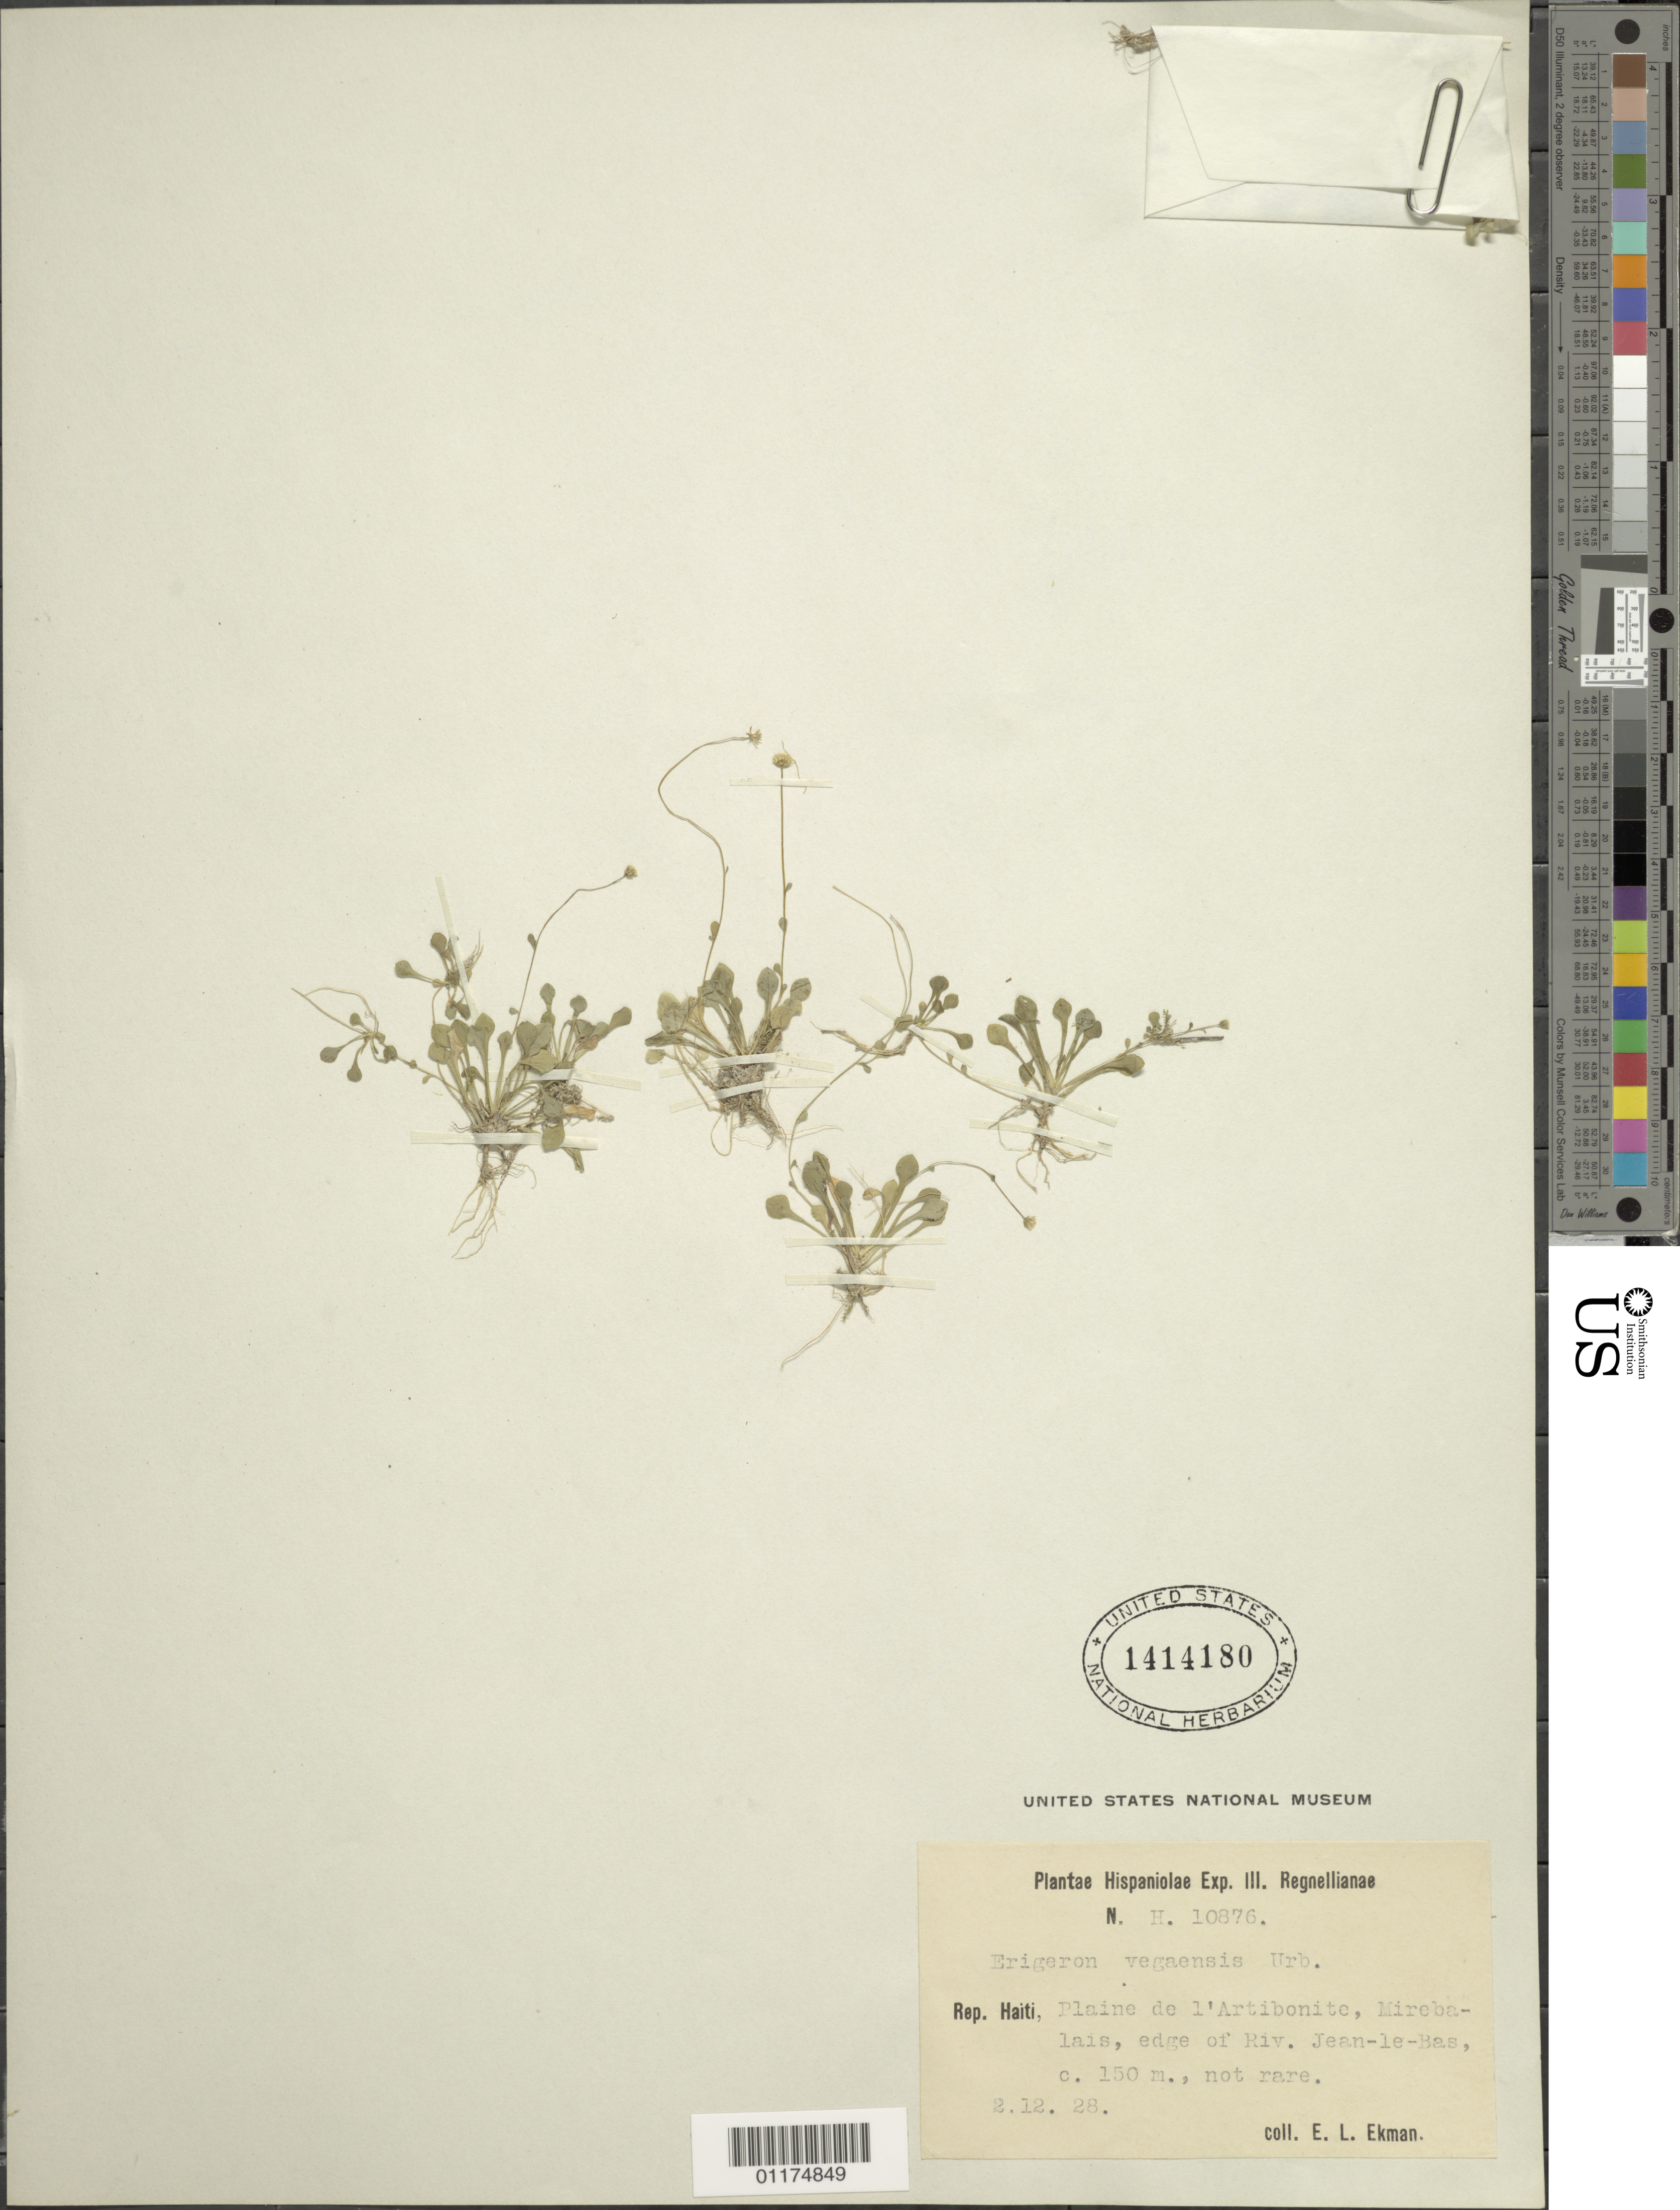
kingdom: Plantae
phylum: Tracheophyta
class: Magnoliopsida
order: Asterales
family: Asteraceae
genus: Erigeron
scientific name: Erigeron bellioides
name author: DC.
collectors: E. L. Ekman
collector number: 10876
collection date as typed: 02 Dec 1928 or 12 Feb 1928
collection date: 1928-02-12 or 1928-12-02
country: Haiti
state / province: Artibonite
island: Hispaniola I.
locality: Mirebalais, edge of Riv. Jean-le-Bas,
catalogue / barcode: US 1414180